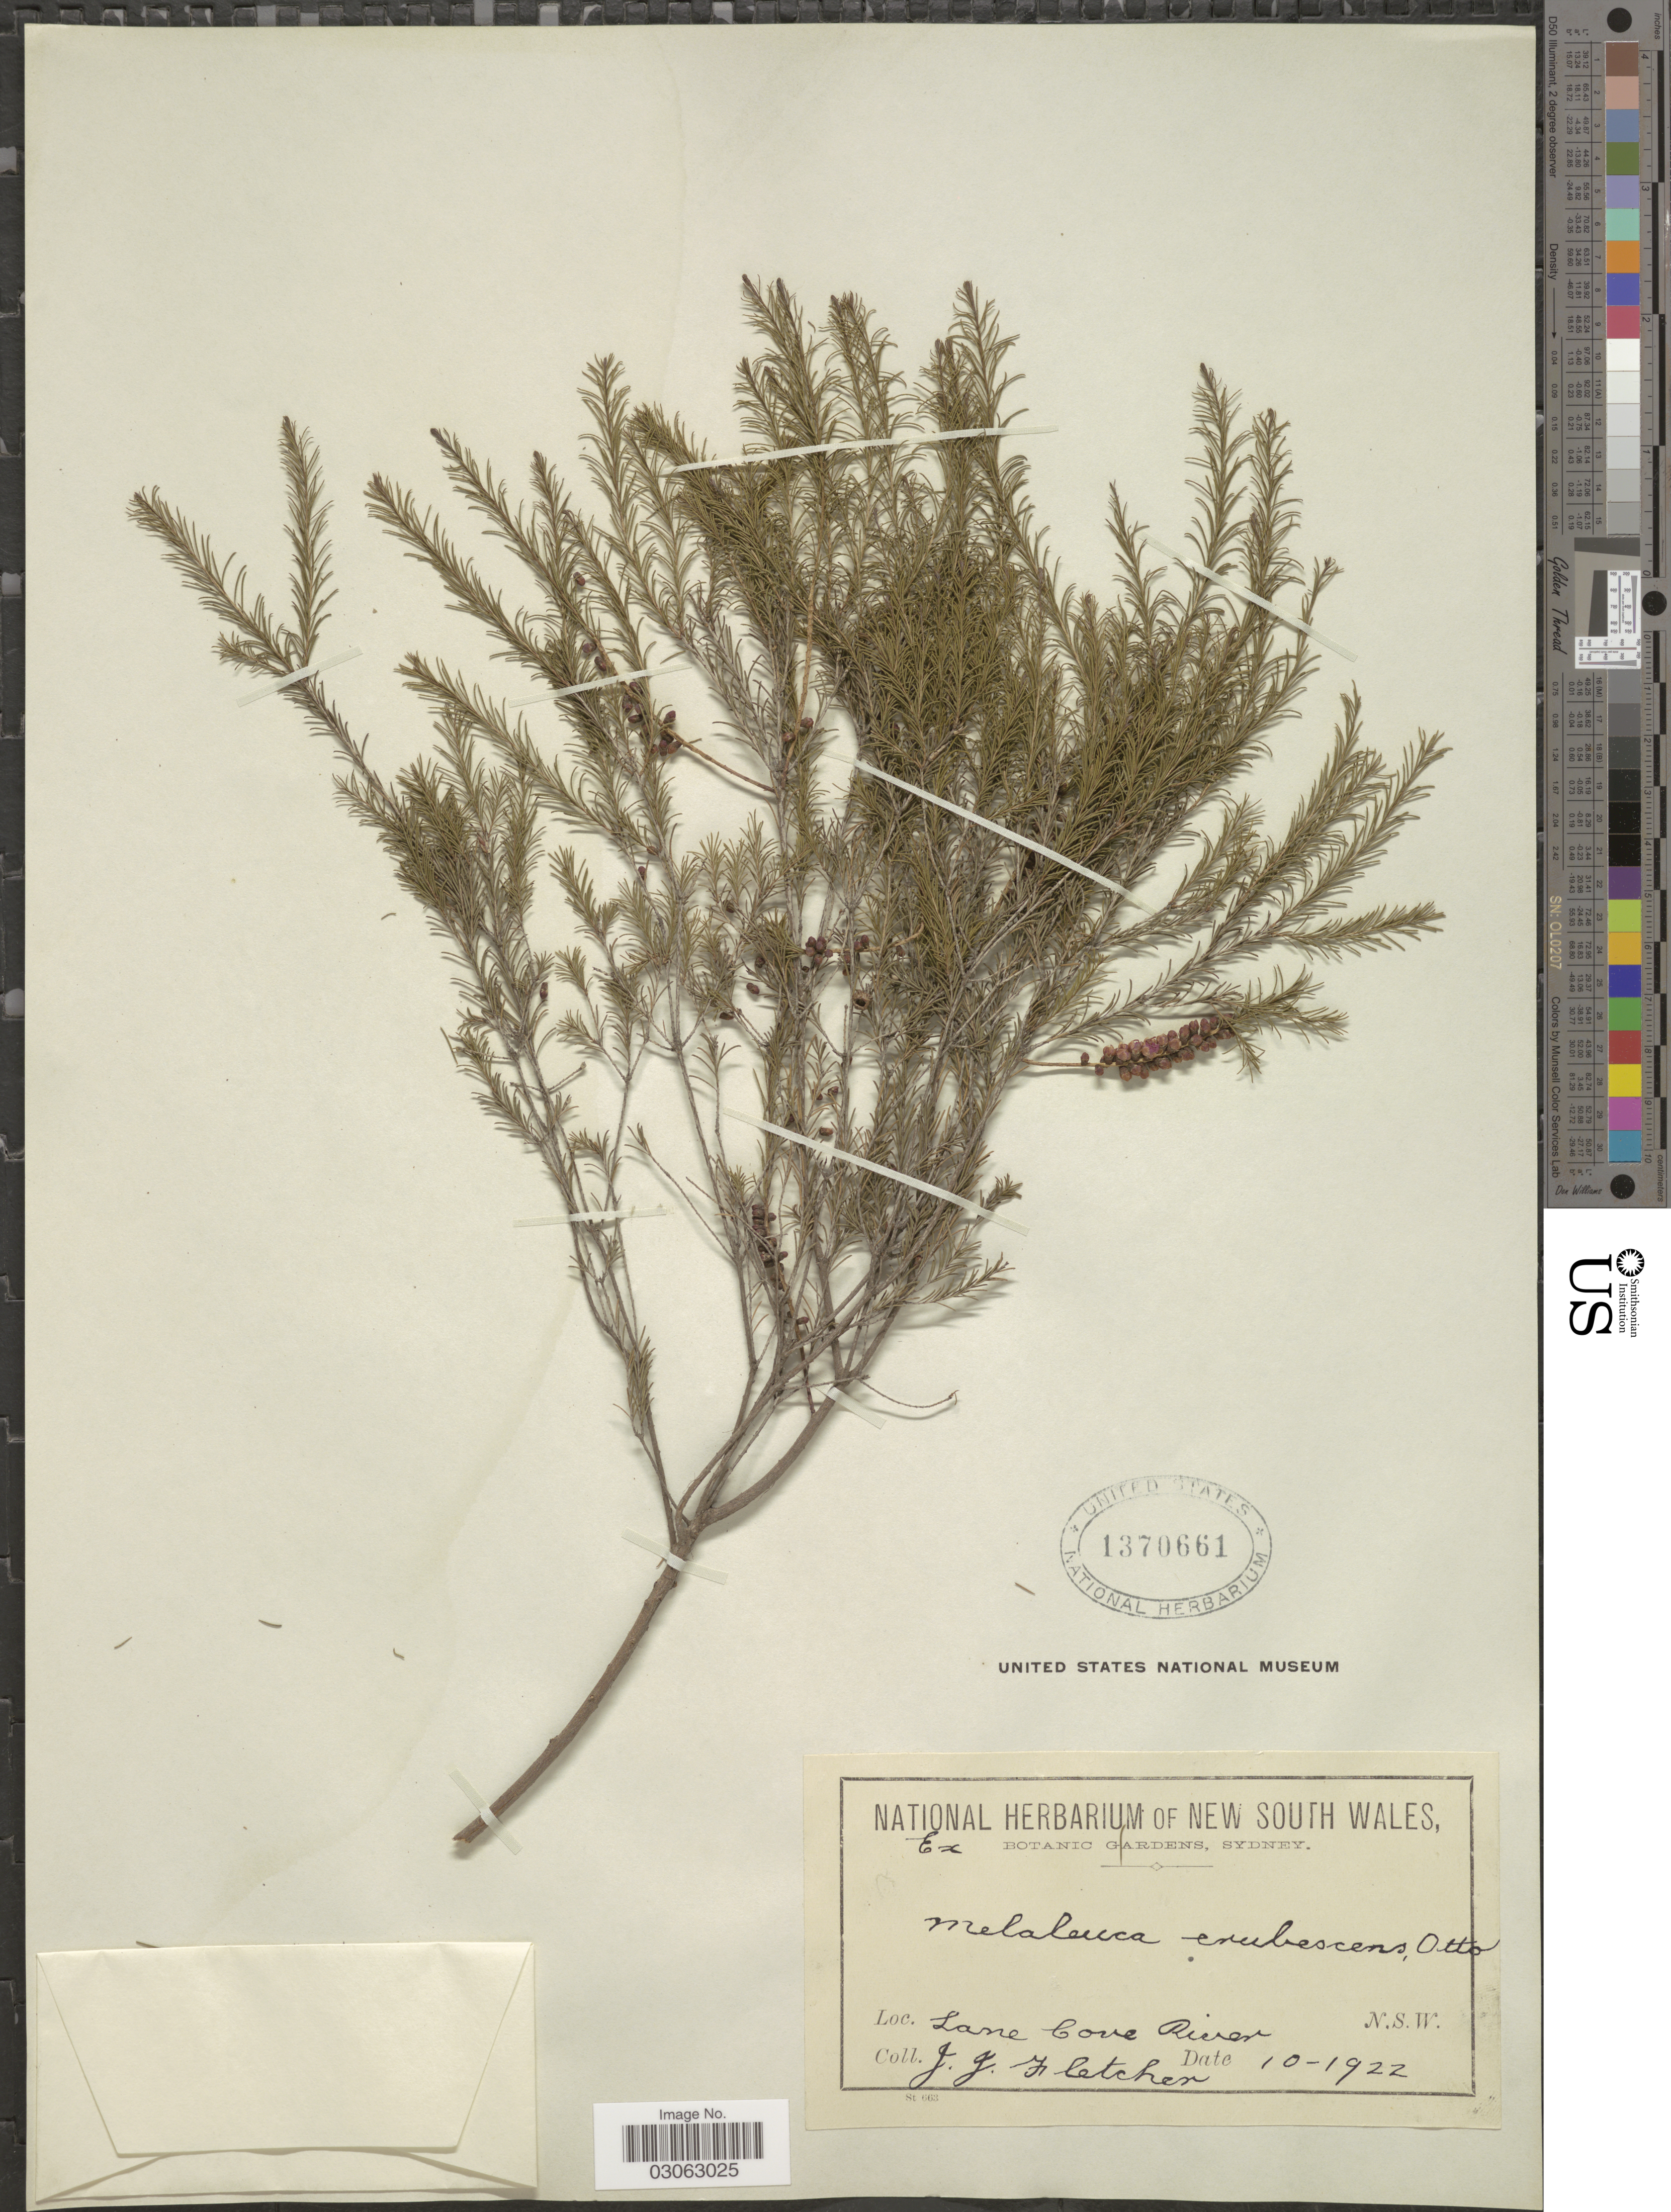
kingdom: Plantae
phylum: Tracheophyta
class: Magnoliopsida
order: Myrtales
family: Myrtaceae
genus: Melaleuca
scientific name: Melaleuca diosmatifolia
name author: Dum. Cours.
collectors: J. Fletcher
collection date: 1922-10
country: Australia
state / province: New South Wales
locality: Lane Cove River. N. S. W.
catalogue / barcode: US 1370661